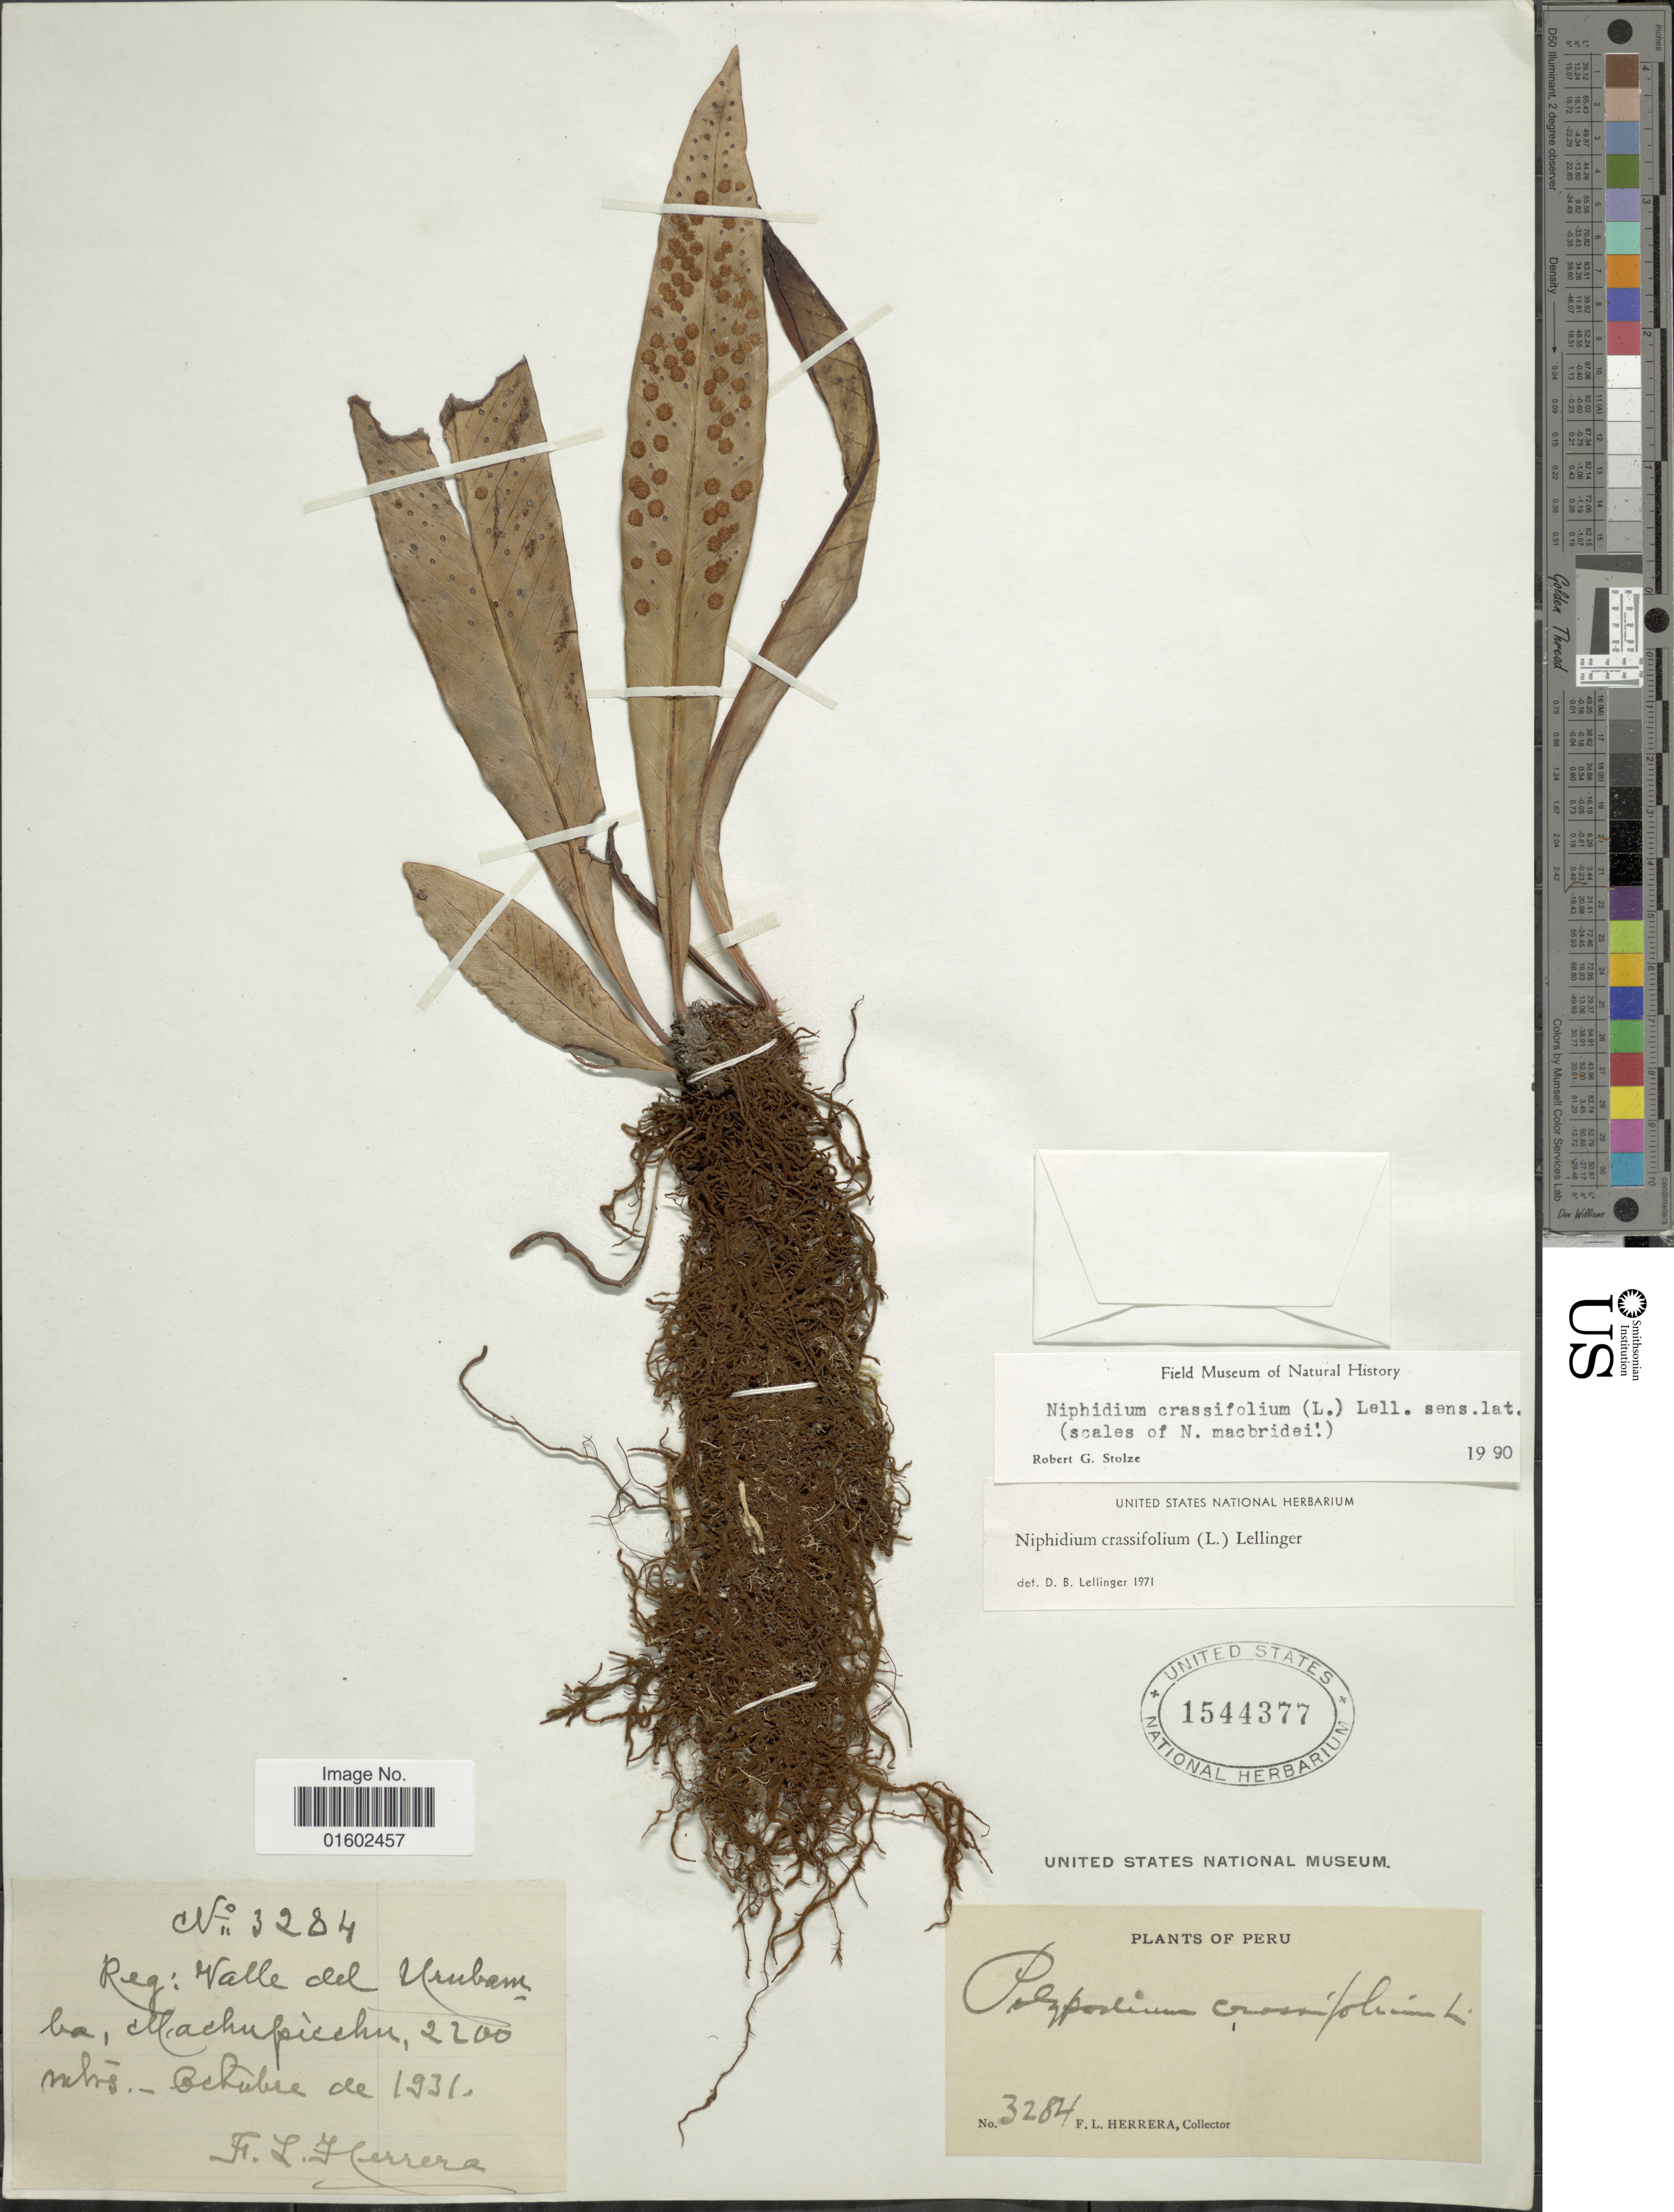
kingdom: Plantae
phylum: Tracheophyta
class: Polypodiopsida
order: Polypodiales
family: Polypodiaceae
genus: Niphidium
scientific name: Niphidium crassifolium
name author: (L.) Lellinger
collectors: F. L. Herrera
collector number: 3284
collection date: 1931-10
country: Peru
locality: Reg; Valle del Urubamba, Machupichu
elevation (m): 2200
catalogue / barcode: US 1544377